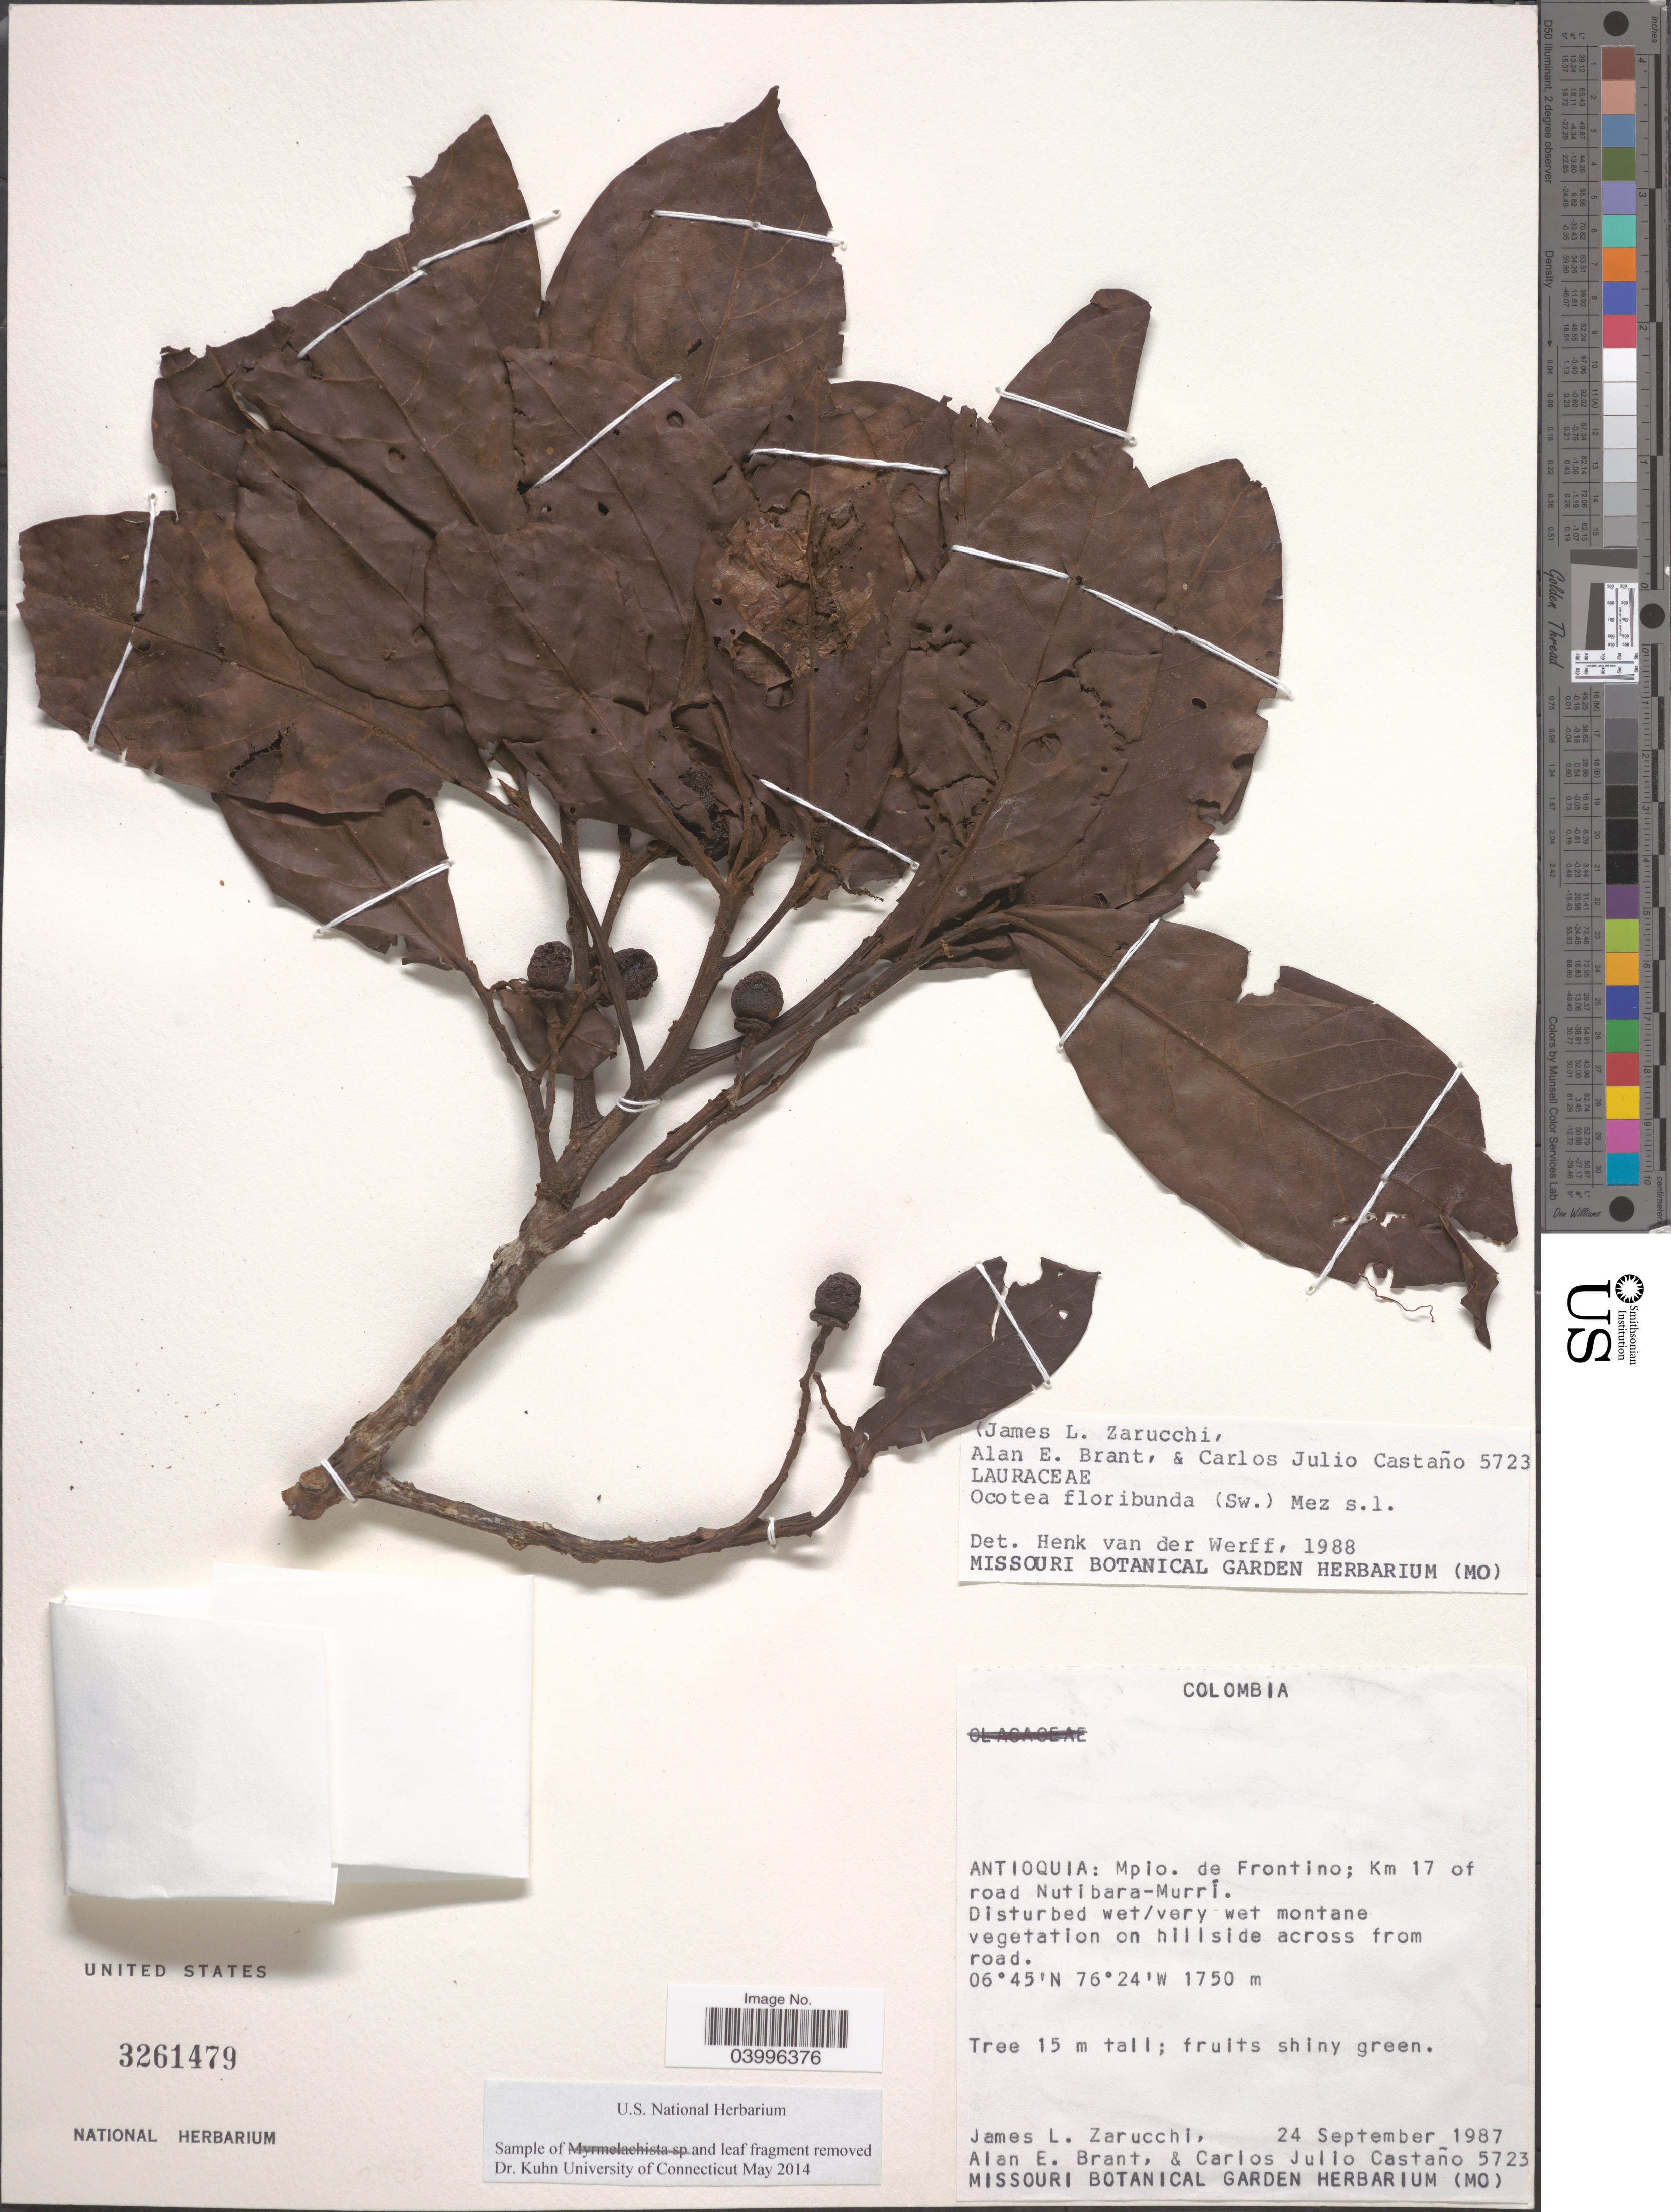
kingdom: Plantae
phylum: Tracheophyta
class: Magnoliopsida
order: Laurales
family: Lauraceae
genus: Ocotea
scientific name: Ocotea floribunda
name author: (Sw.) Mez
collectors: J. L. Zarucchi, A. Brant & C. Castaño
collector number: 5723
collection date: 1987-09-24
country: Colombia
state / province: Antioquia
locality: Mpio. de Frontino; Km 17 of road Nutibara-Murri. Disturbed wet/very wet montane vegetation on hillside across from road.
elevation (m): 1750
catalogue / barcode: US 3261479